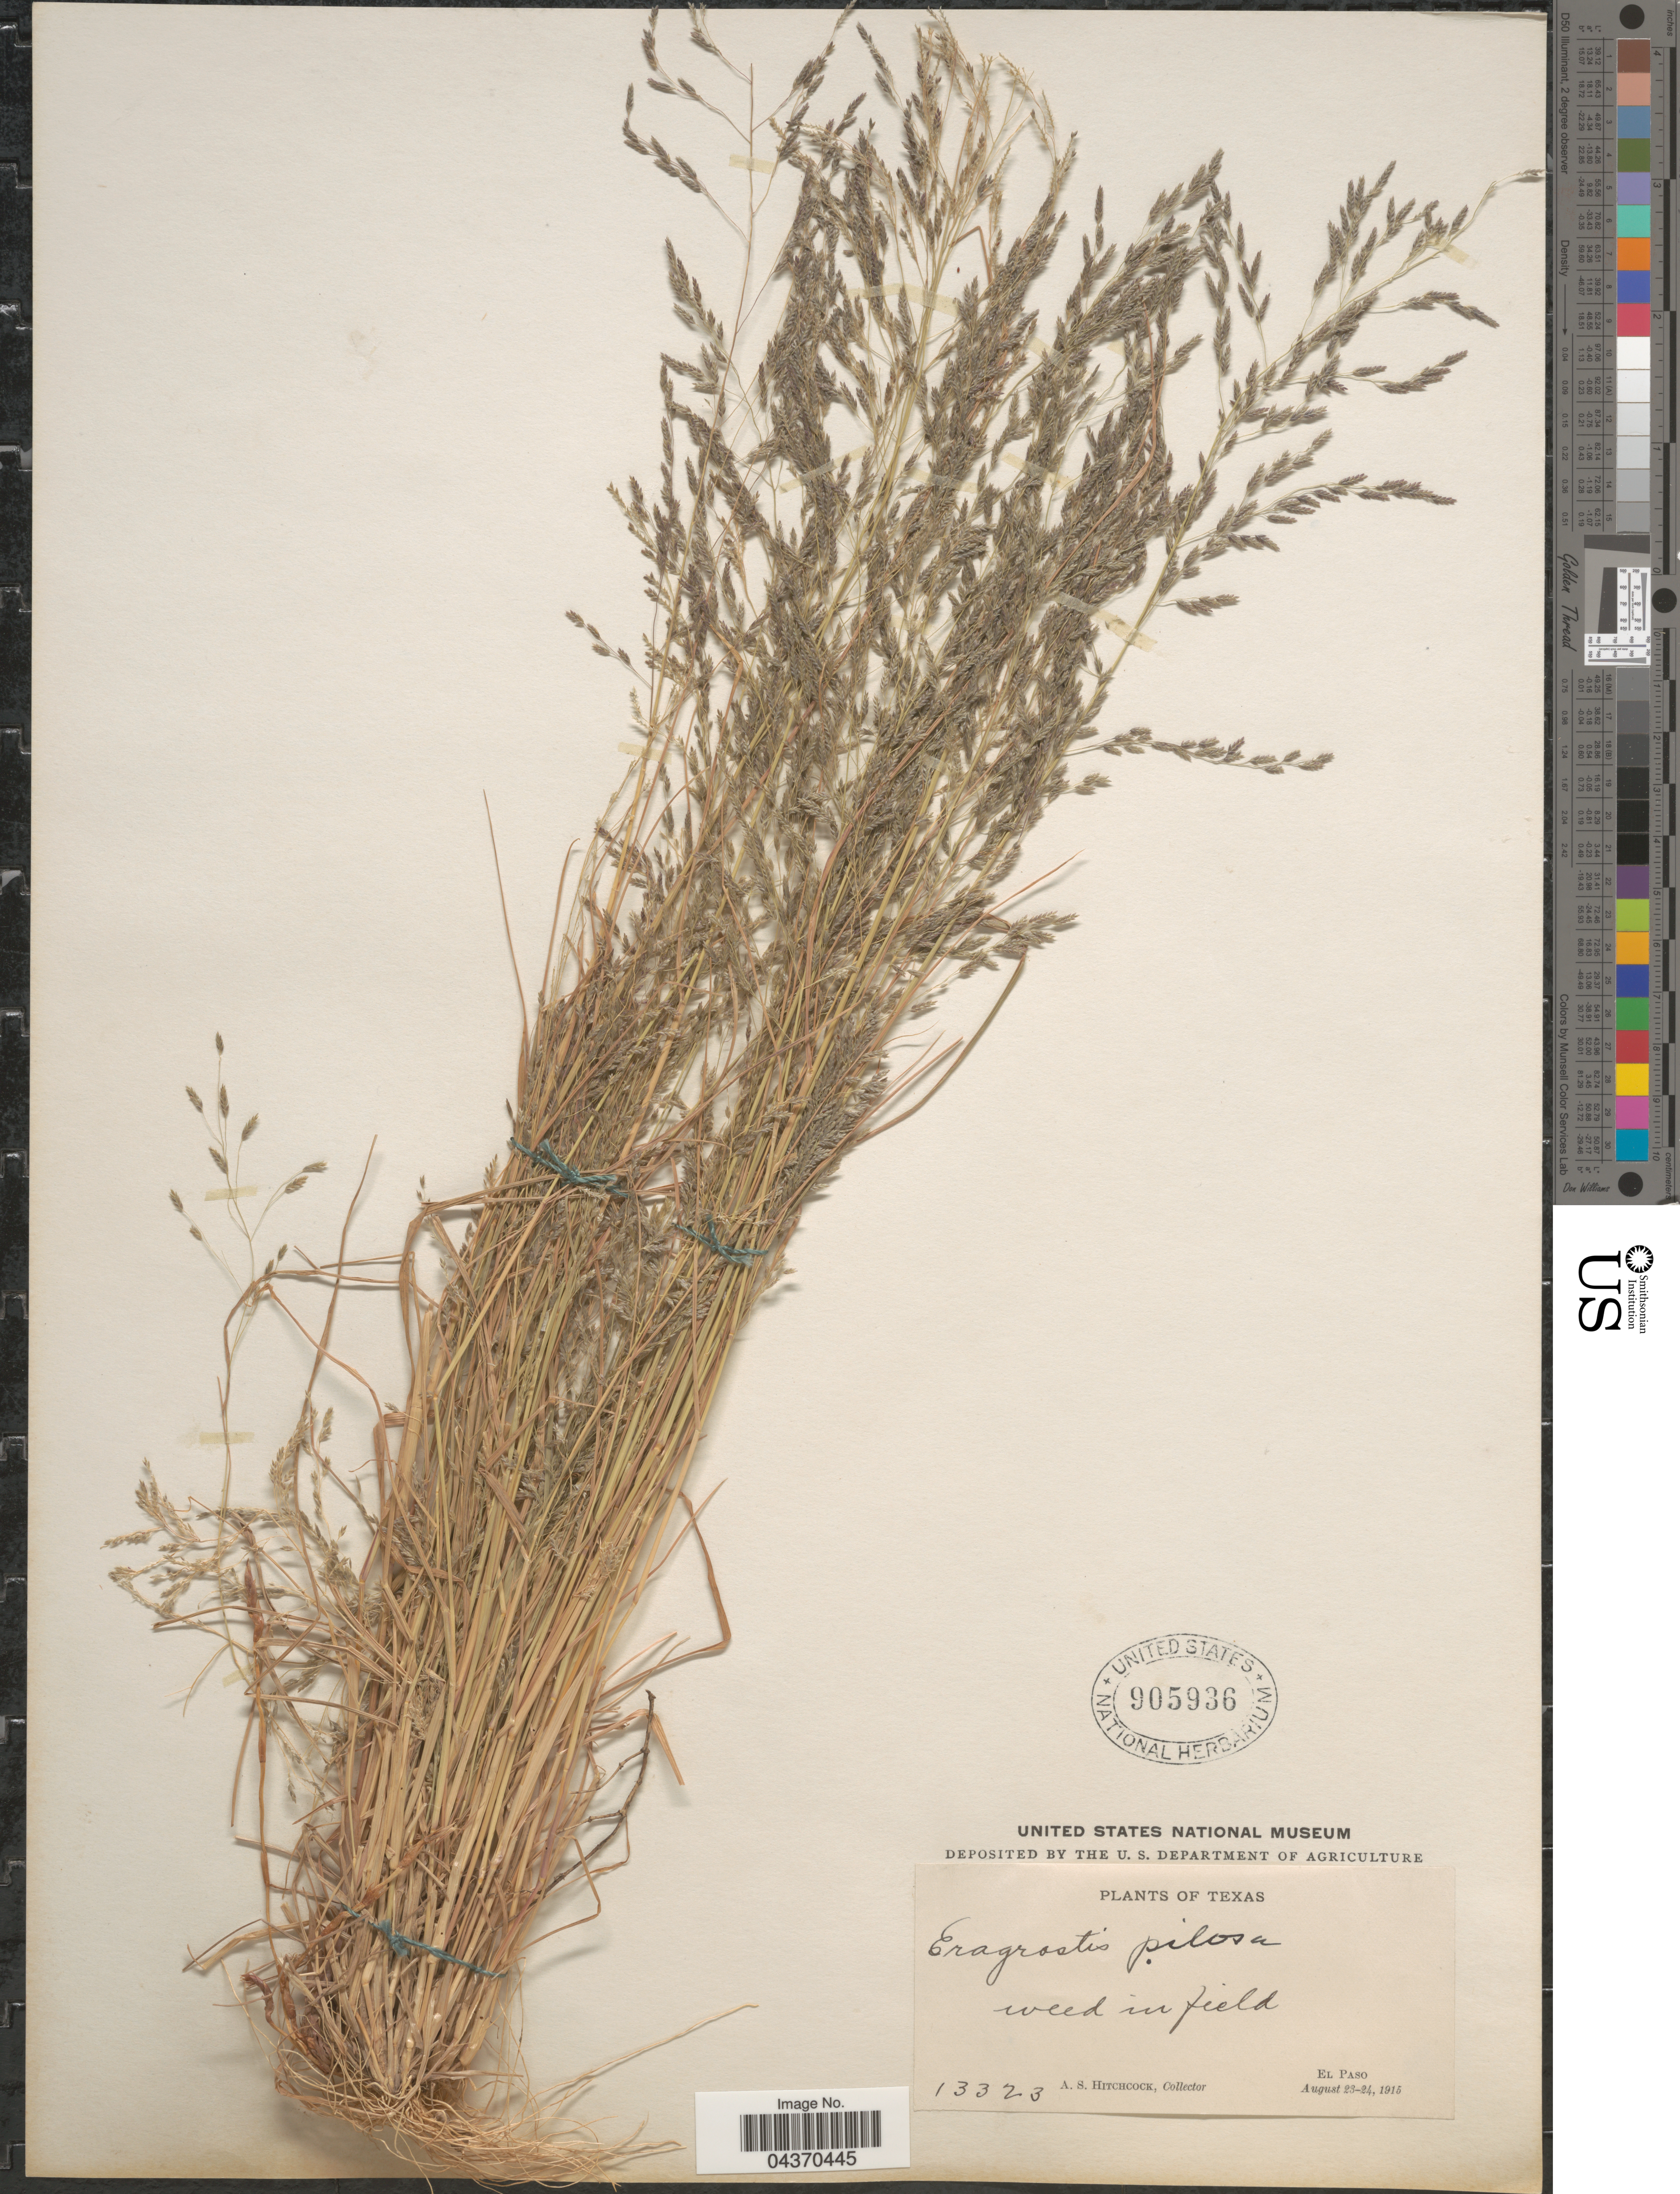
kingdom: Plantae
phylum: Tracheophyta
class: Liliopsida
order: Poales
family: Poaceae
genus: Eragrostis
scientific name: Eragrostis pectinacea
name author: (Michx.) Nees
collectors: A. S. Hitchcock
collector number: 13323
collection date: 1915-08-23/1915-08-24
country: United States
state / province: Texas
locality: Weed in field. El Paso.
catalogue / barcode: US 905936